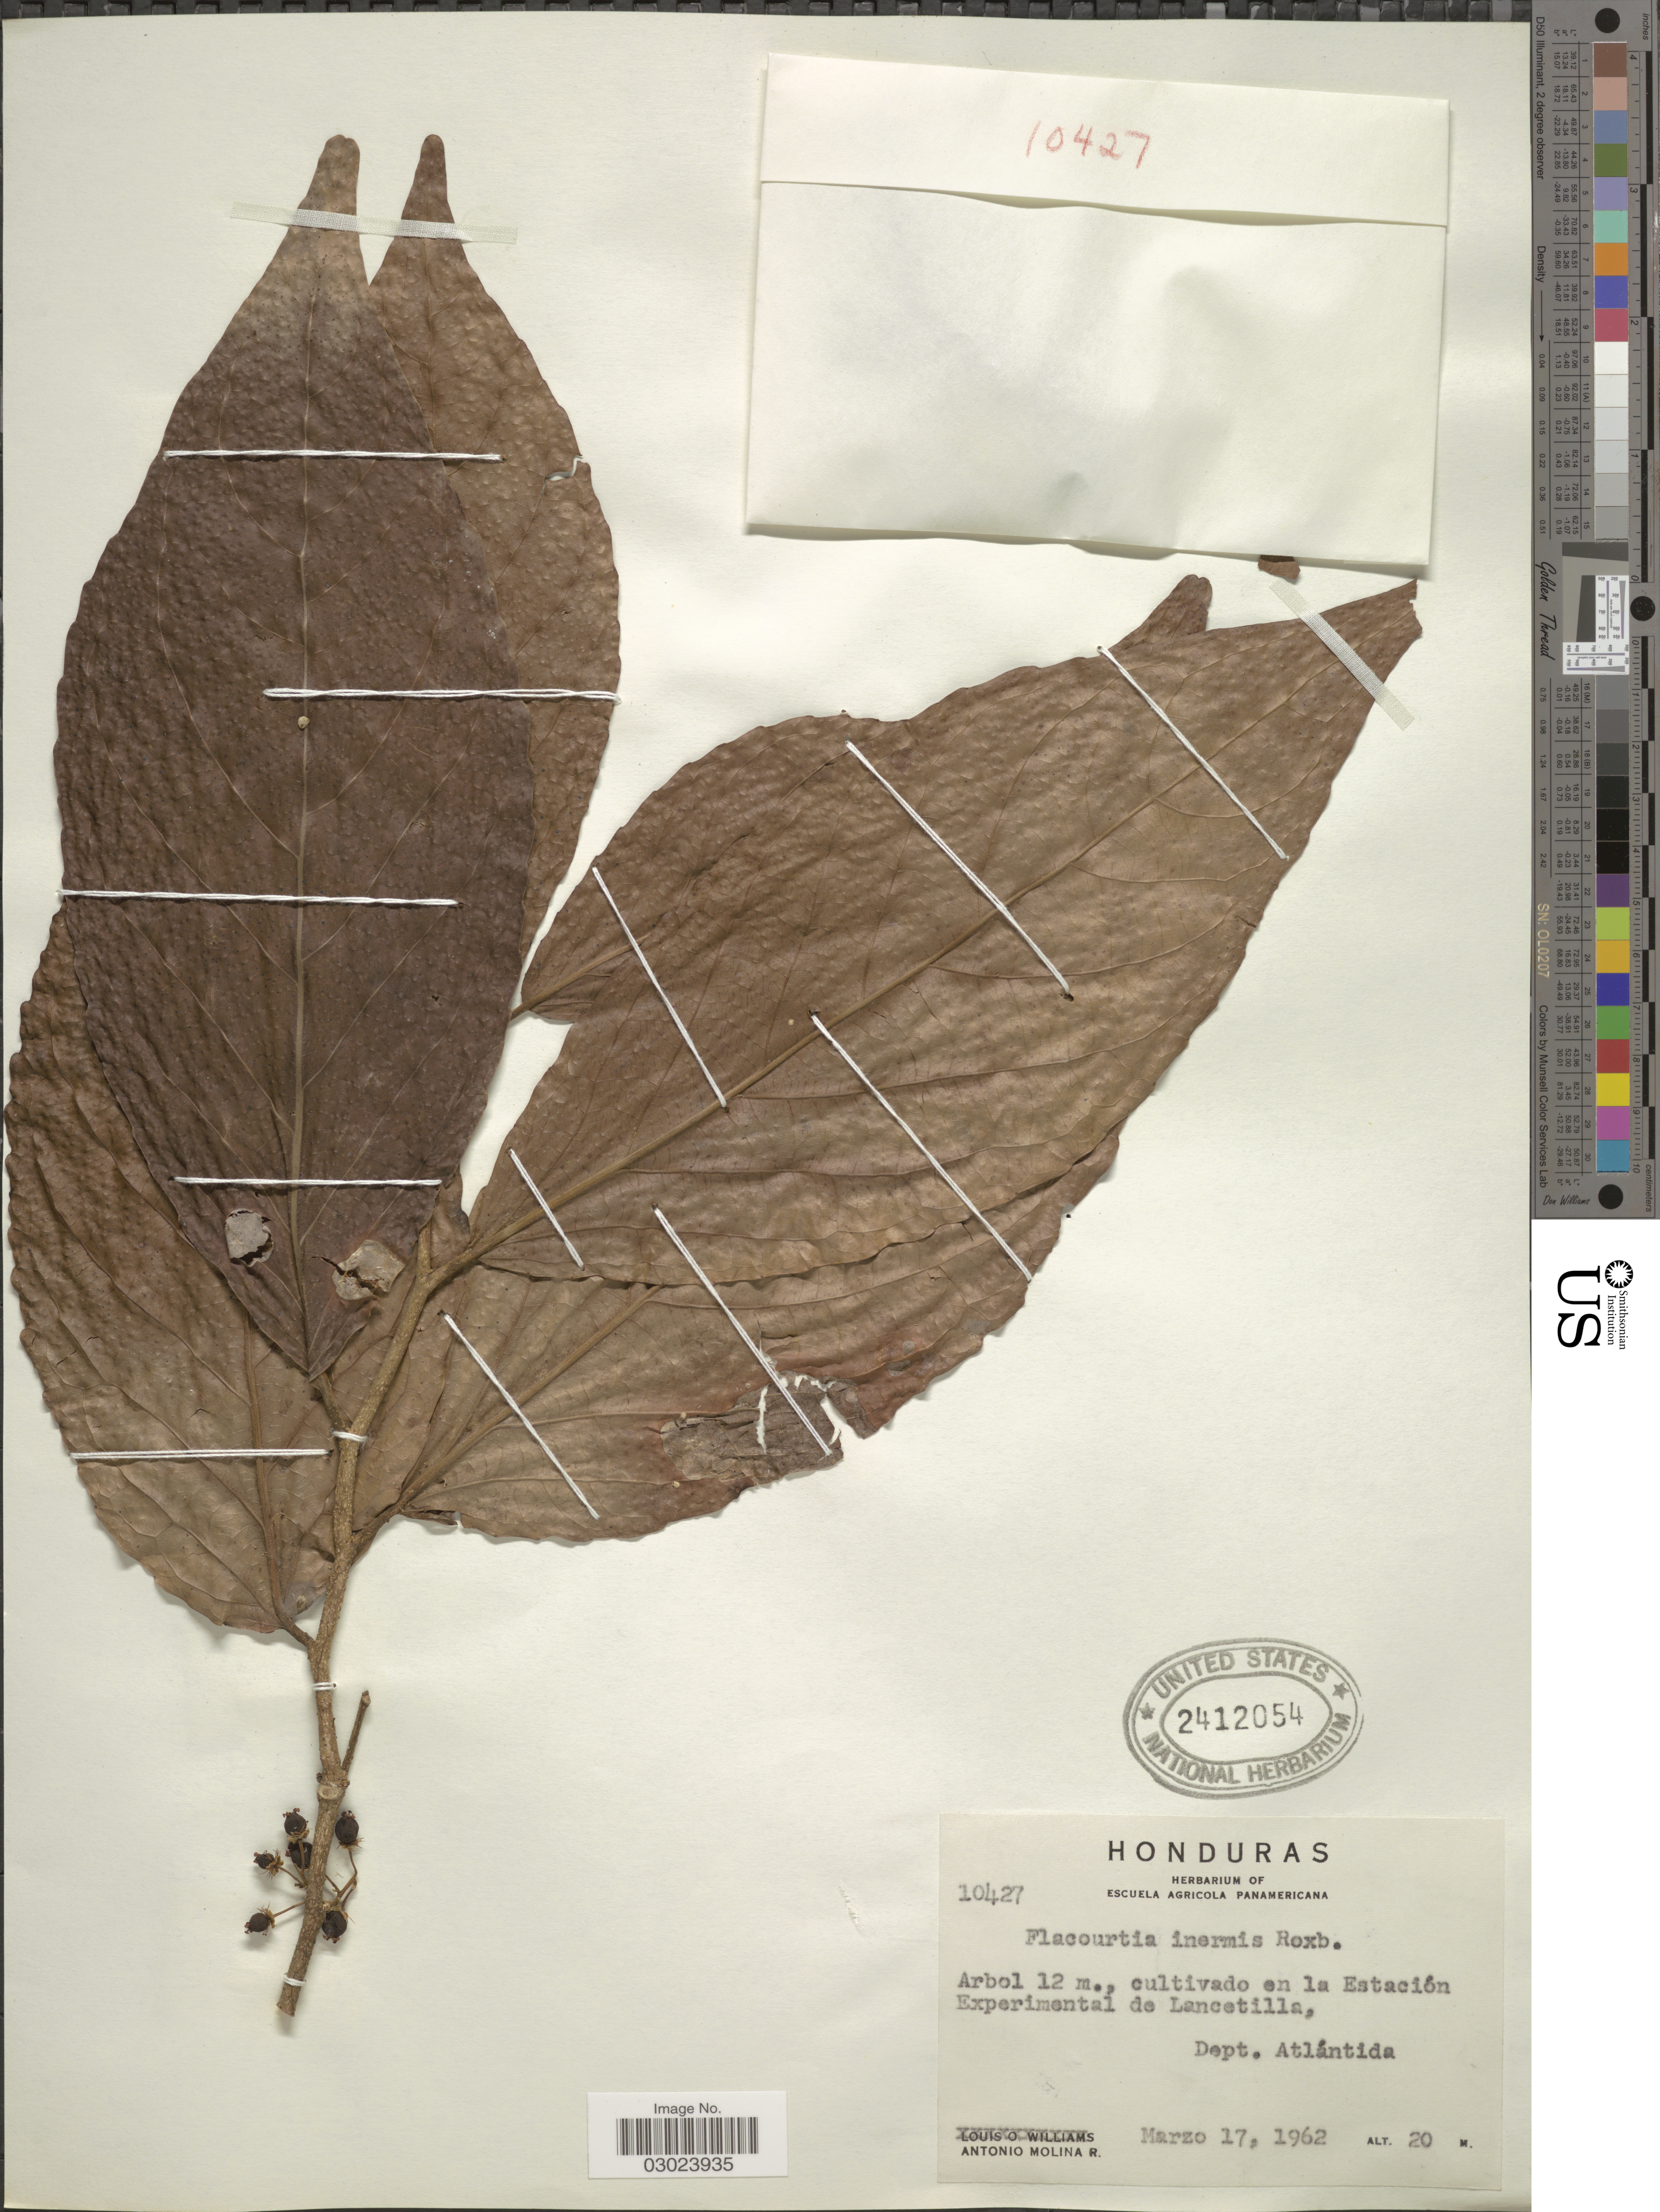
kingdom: Plantae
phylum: Tracheophyta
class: Magnoliopsida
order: Malpighiales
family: Salicaceae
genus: Flacourtia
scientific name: Flacourtia inermis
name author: Roxb.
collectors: A. Molina R.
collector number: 10427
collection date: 1962-03-17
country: Honduras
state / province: Atlántida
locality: En la Estación Experimental de Lancetilla, Dept. Atlántida.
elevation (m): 20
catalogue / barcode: US 2412054